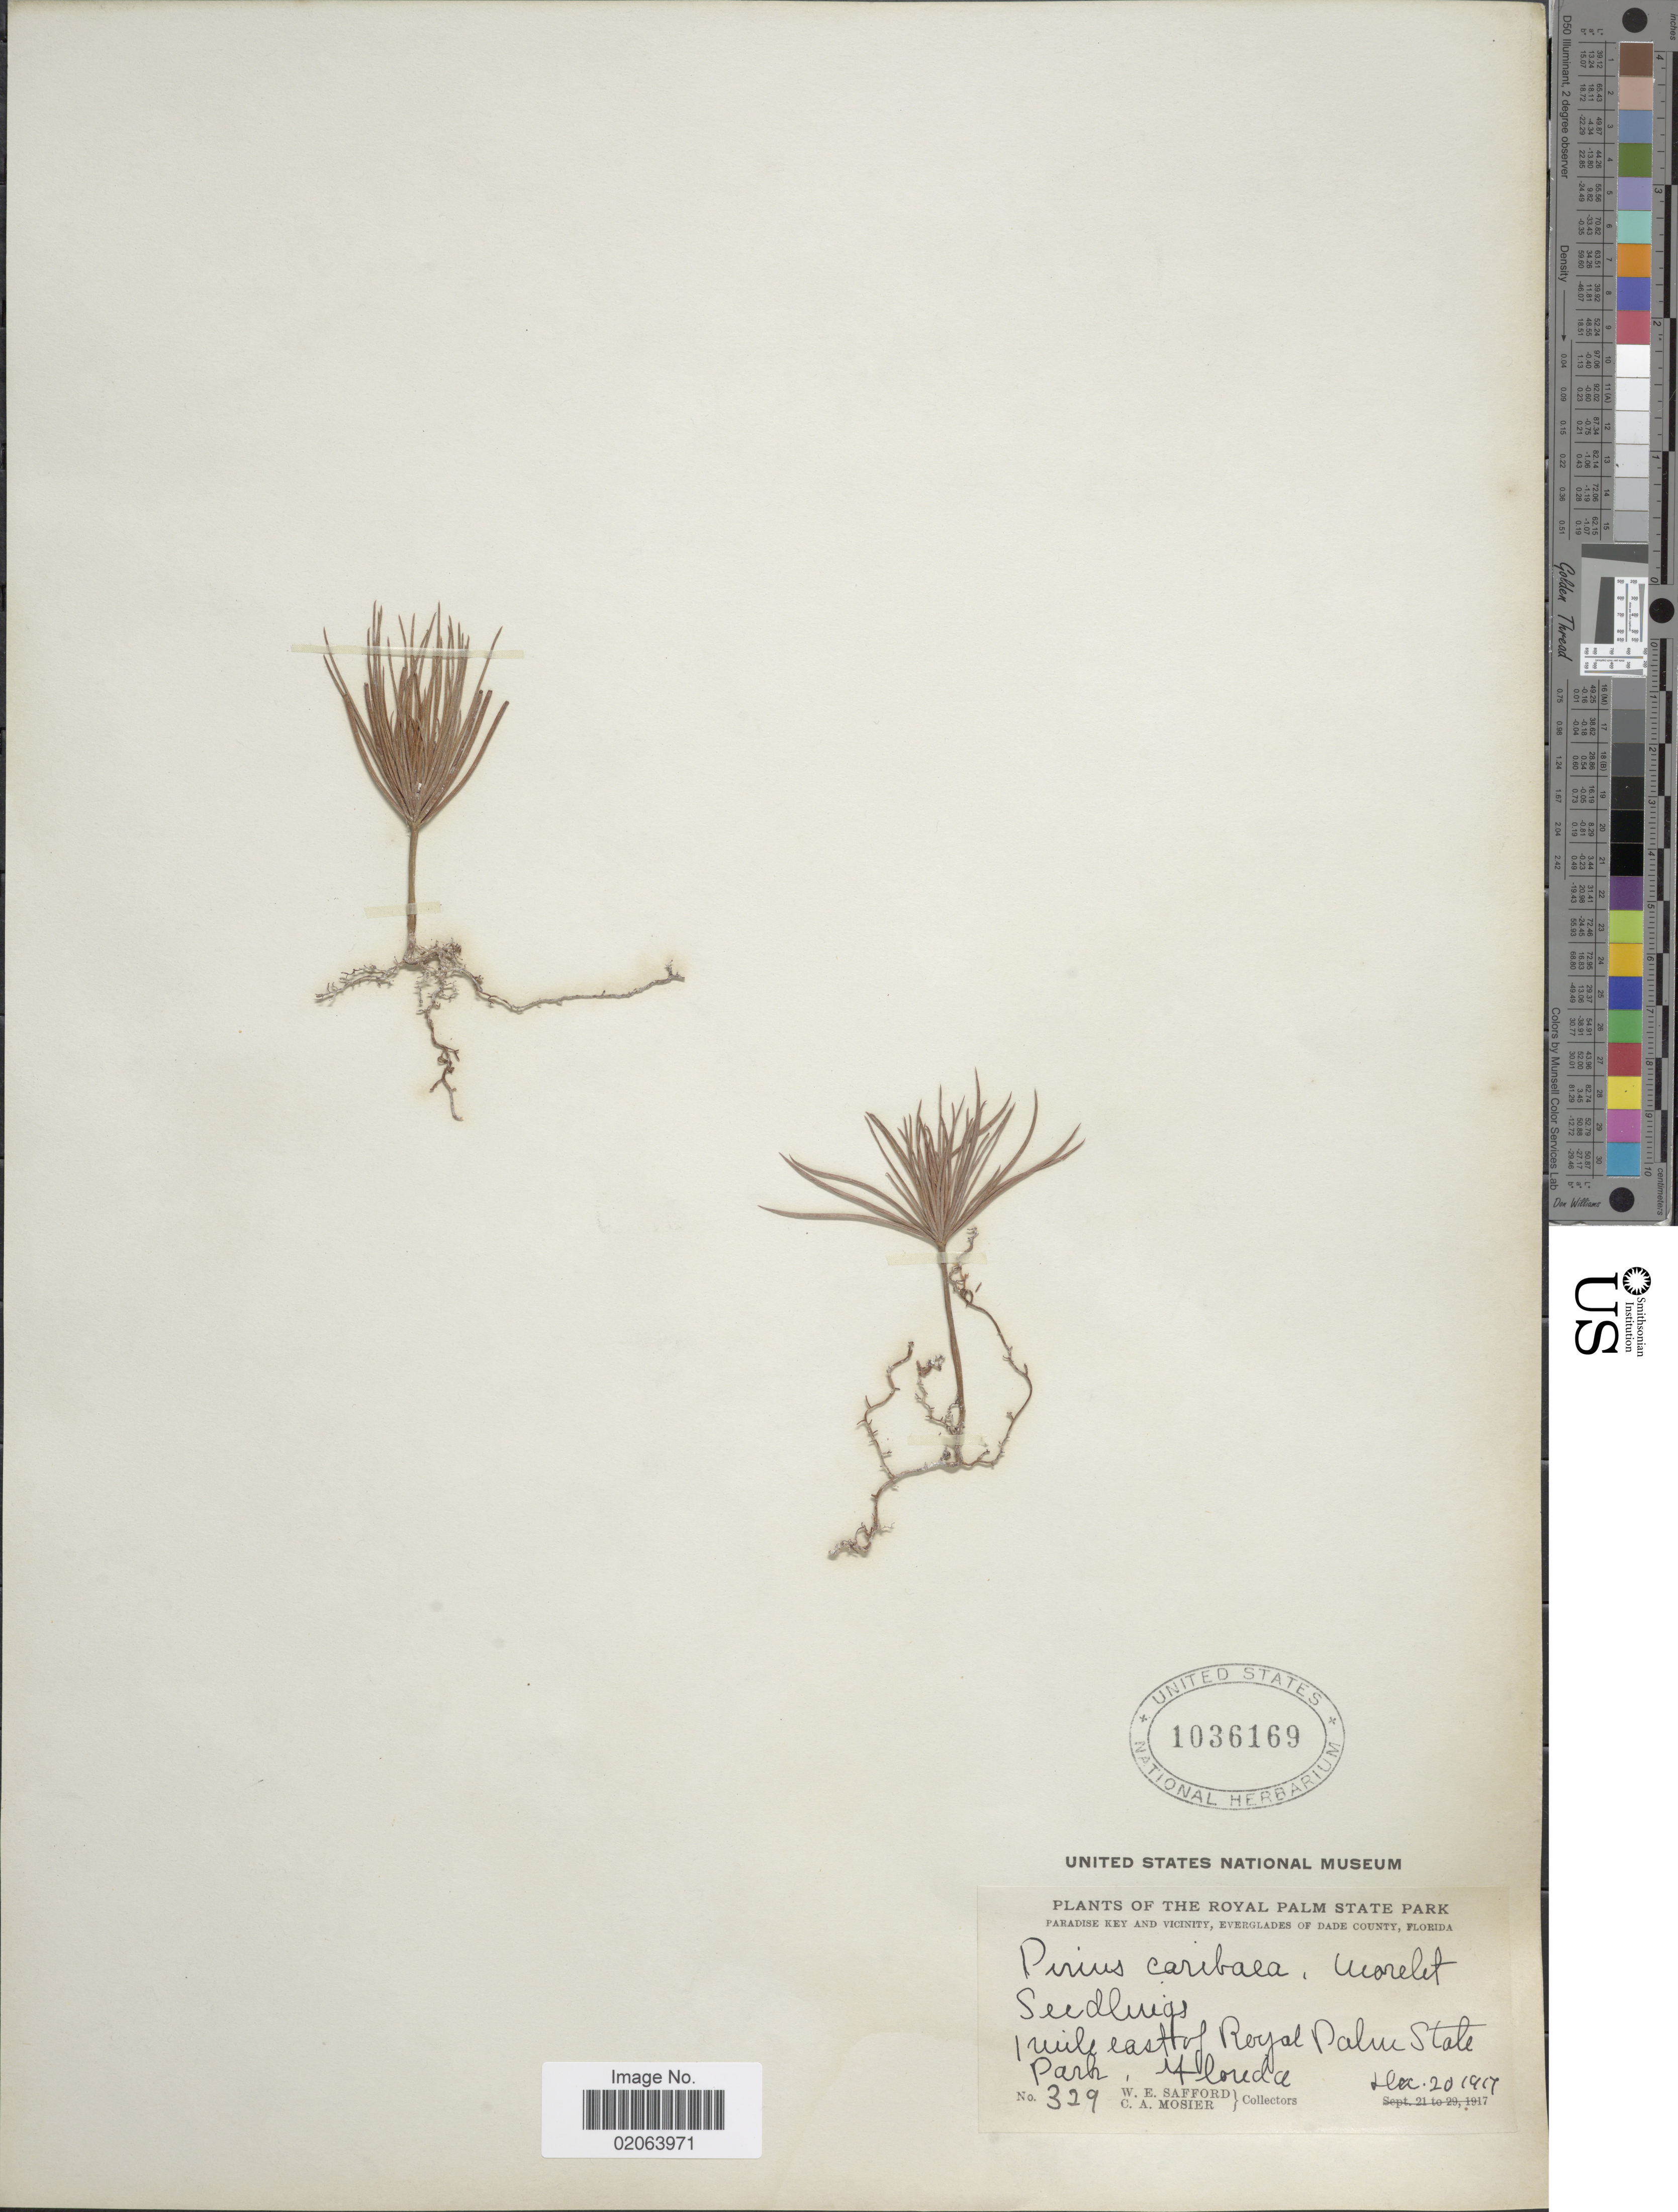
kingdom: Plantae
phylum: Tracheophyta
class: Pinopsida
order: Pinales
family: Pinaceae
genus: Pinus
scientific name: Pinus elliottii var. densa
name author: Little & K.W. Dorman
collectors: W. E. Safford & C. A. Mosier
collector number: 329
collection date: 1917-12-20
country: United States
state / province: Florida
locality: Royal Palm State Park. 1 mile east of Royal Palm State Park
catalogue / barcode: US 1036169